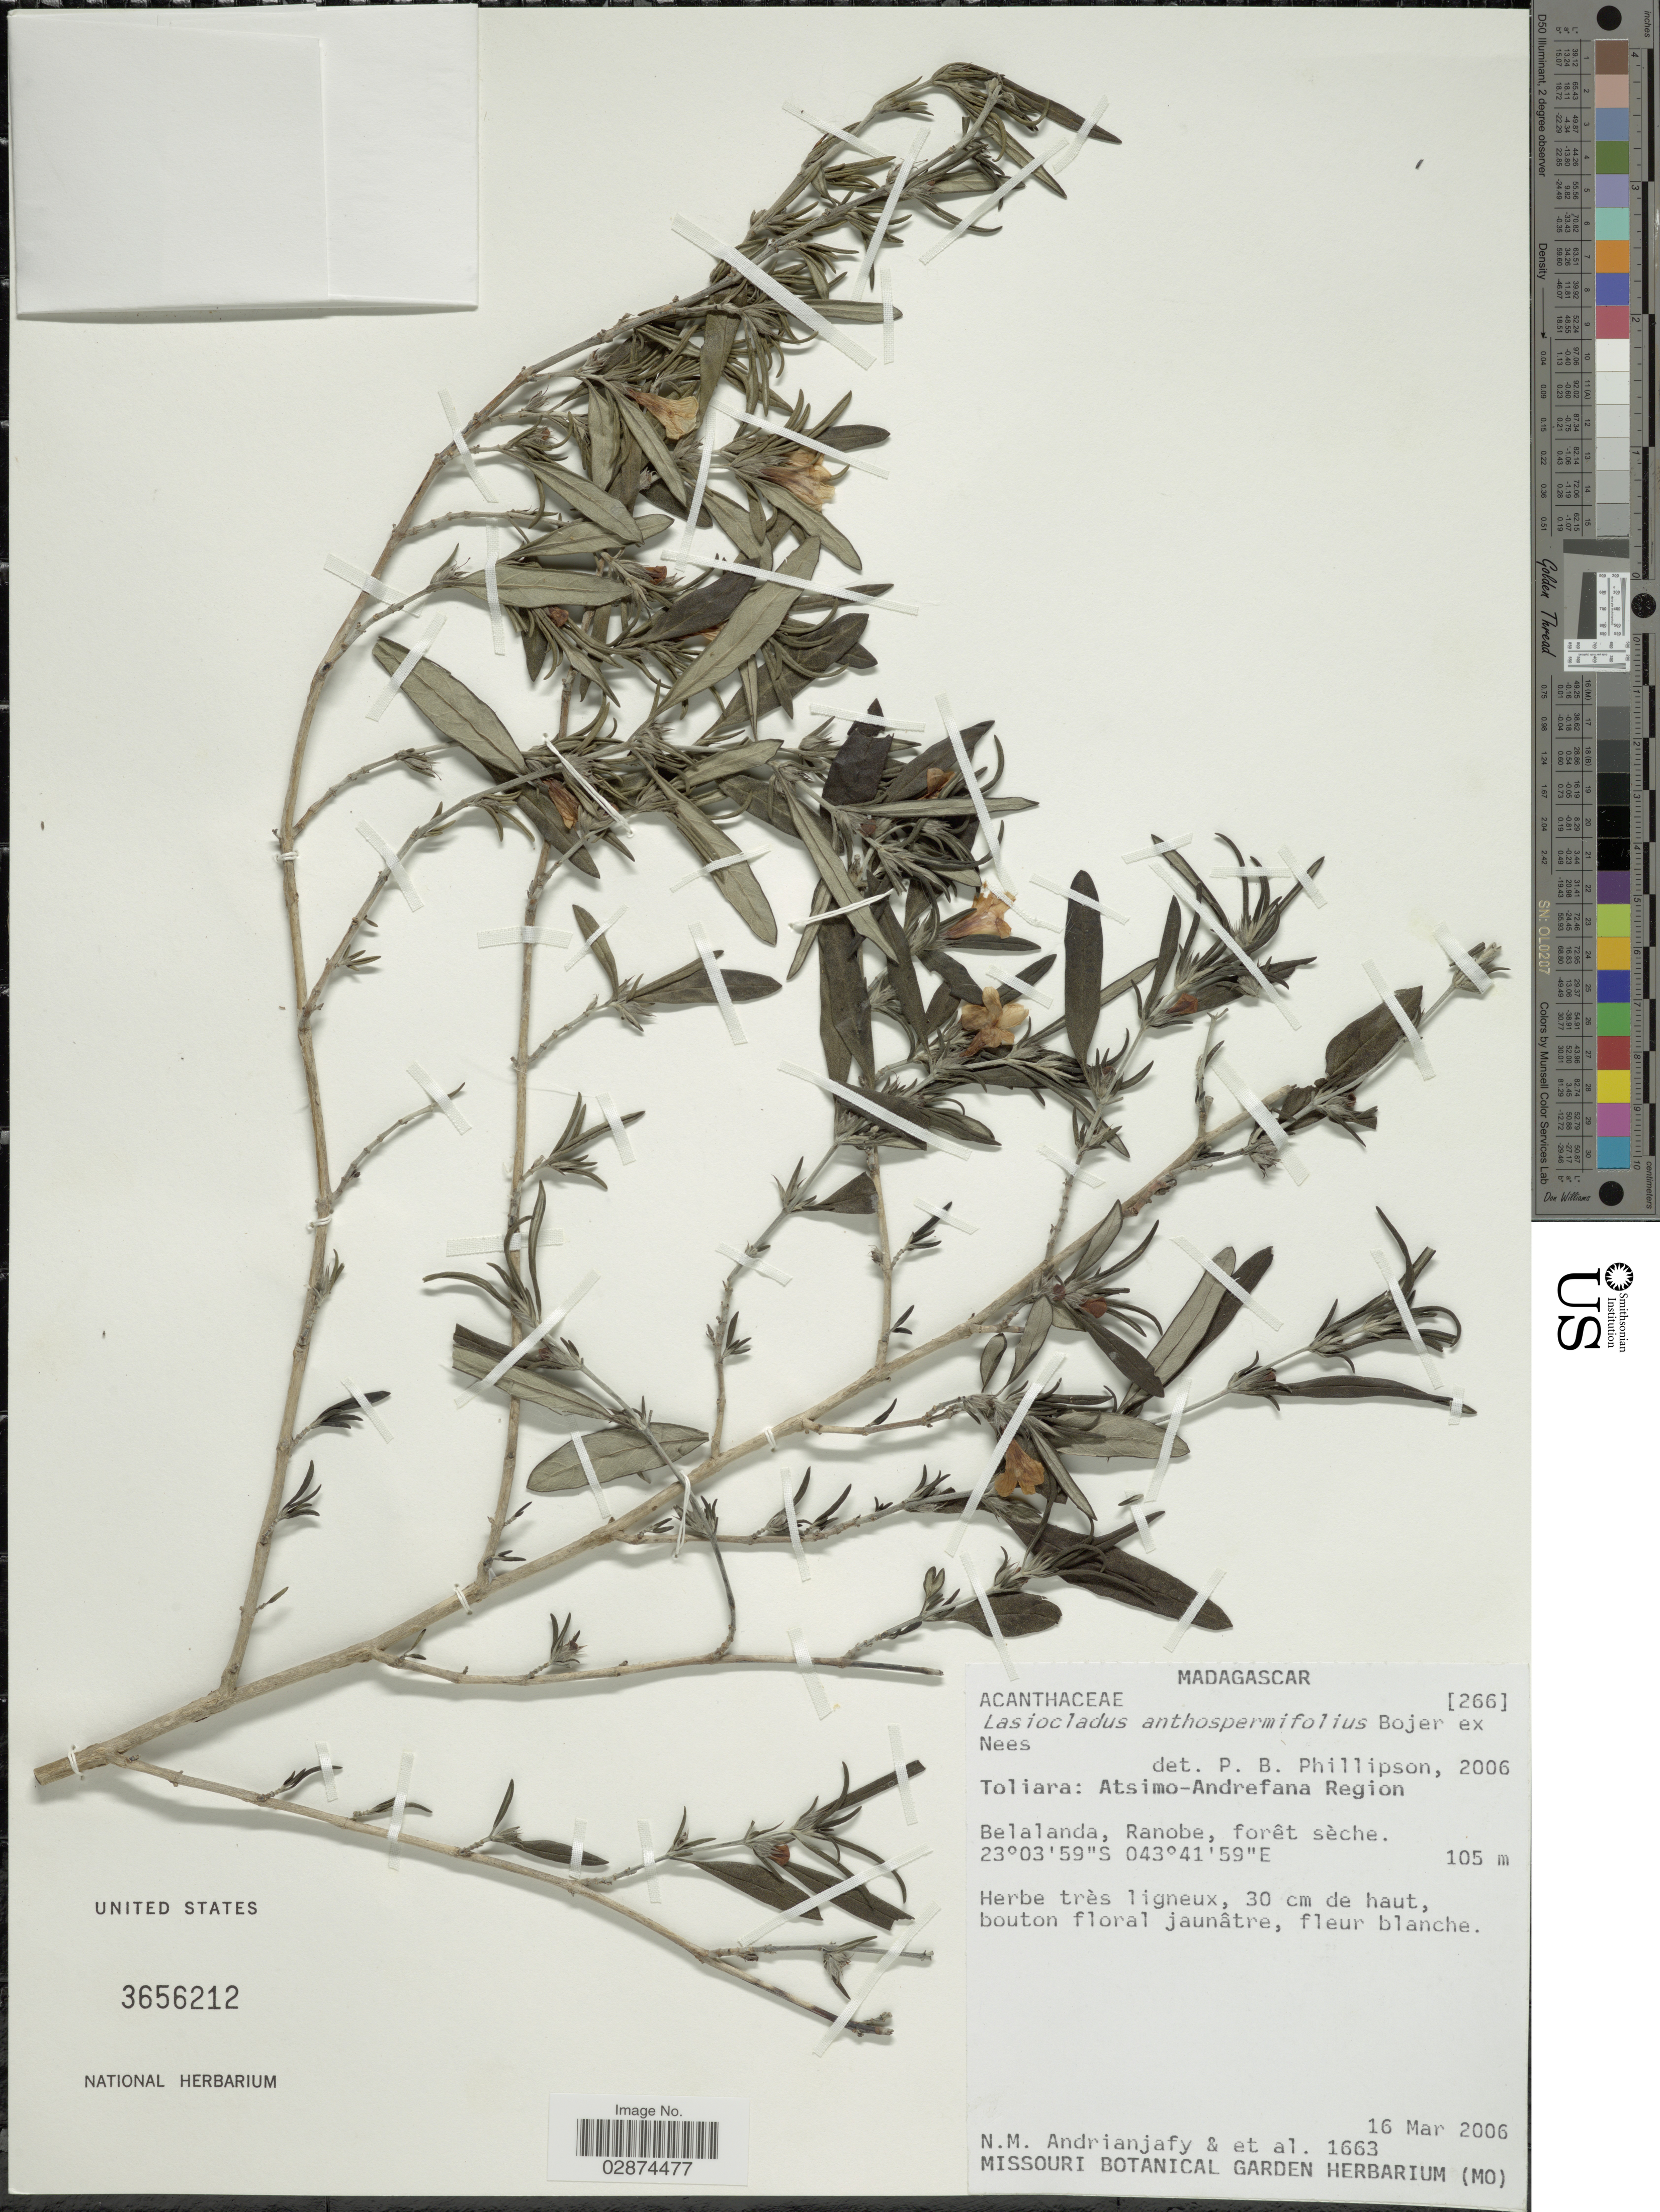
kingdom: Plantae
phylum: Tracheophyta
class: Magnoliopsida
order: Lamiales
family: Acanthaceae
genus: Lasiocladus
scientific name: Lasiocladus anthospermifolius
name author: Bojer ex Nees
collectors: N. M. Andrianjafy & et al.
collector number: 1663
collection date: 2006-03-16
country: Madagascar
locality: Toliara: Atsimo-Andrefana Region. Belalanda, Ranobe, forêt sèche.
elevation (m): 105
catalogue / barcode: US 3656212